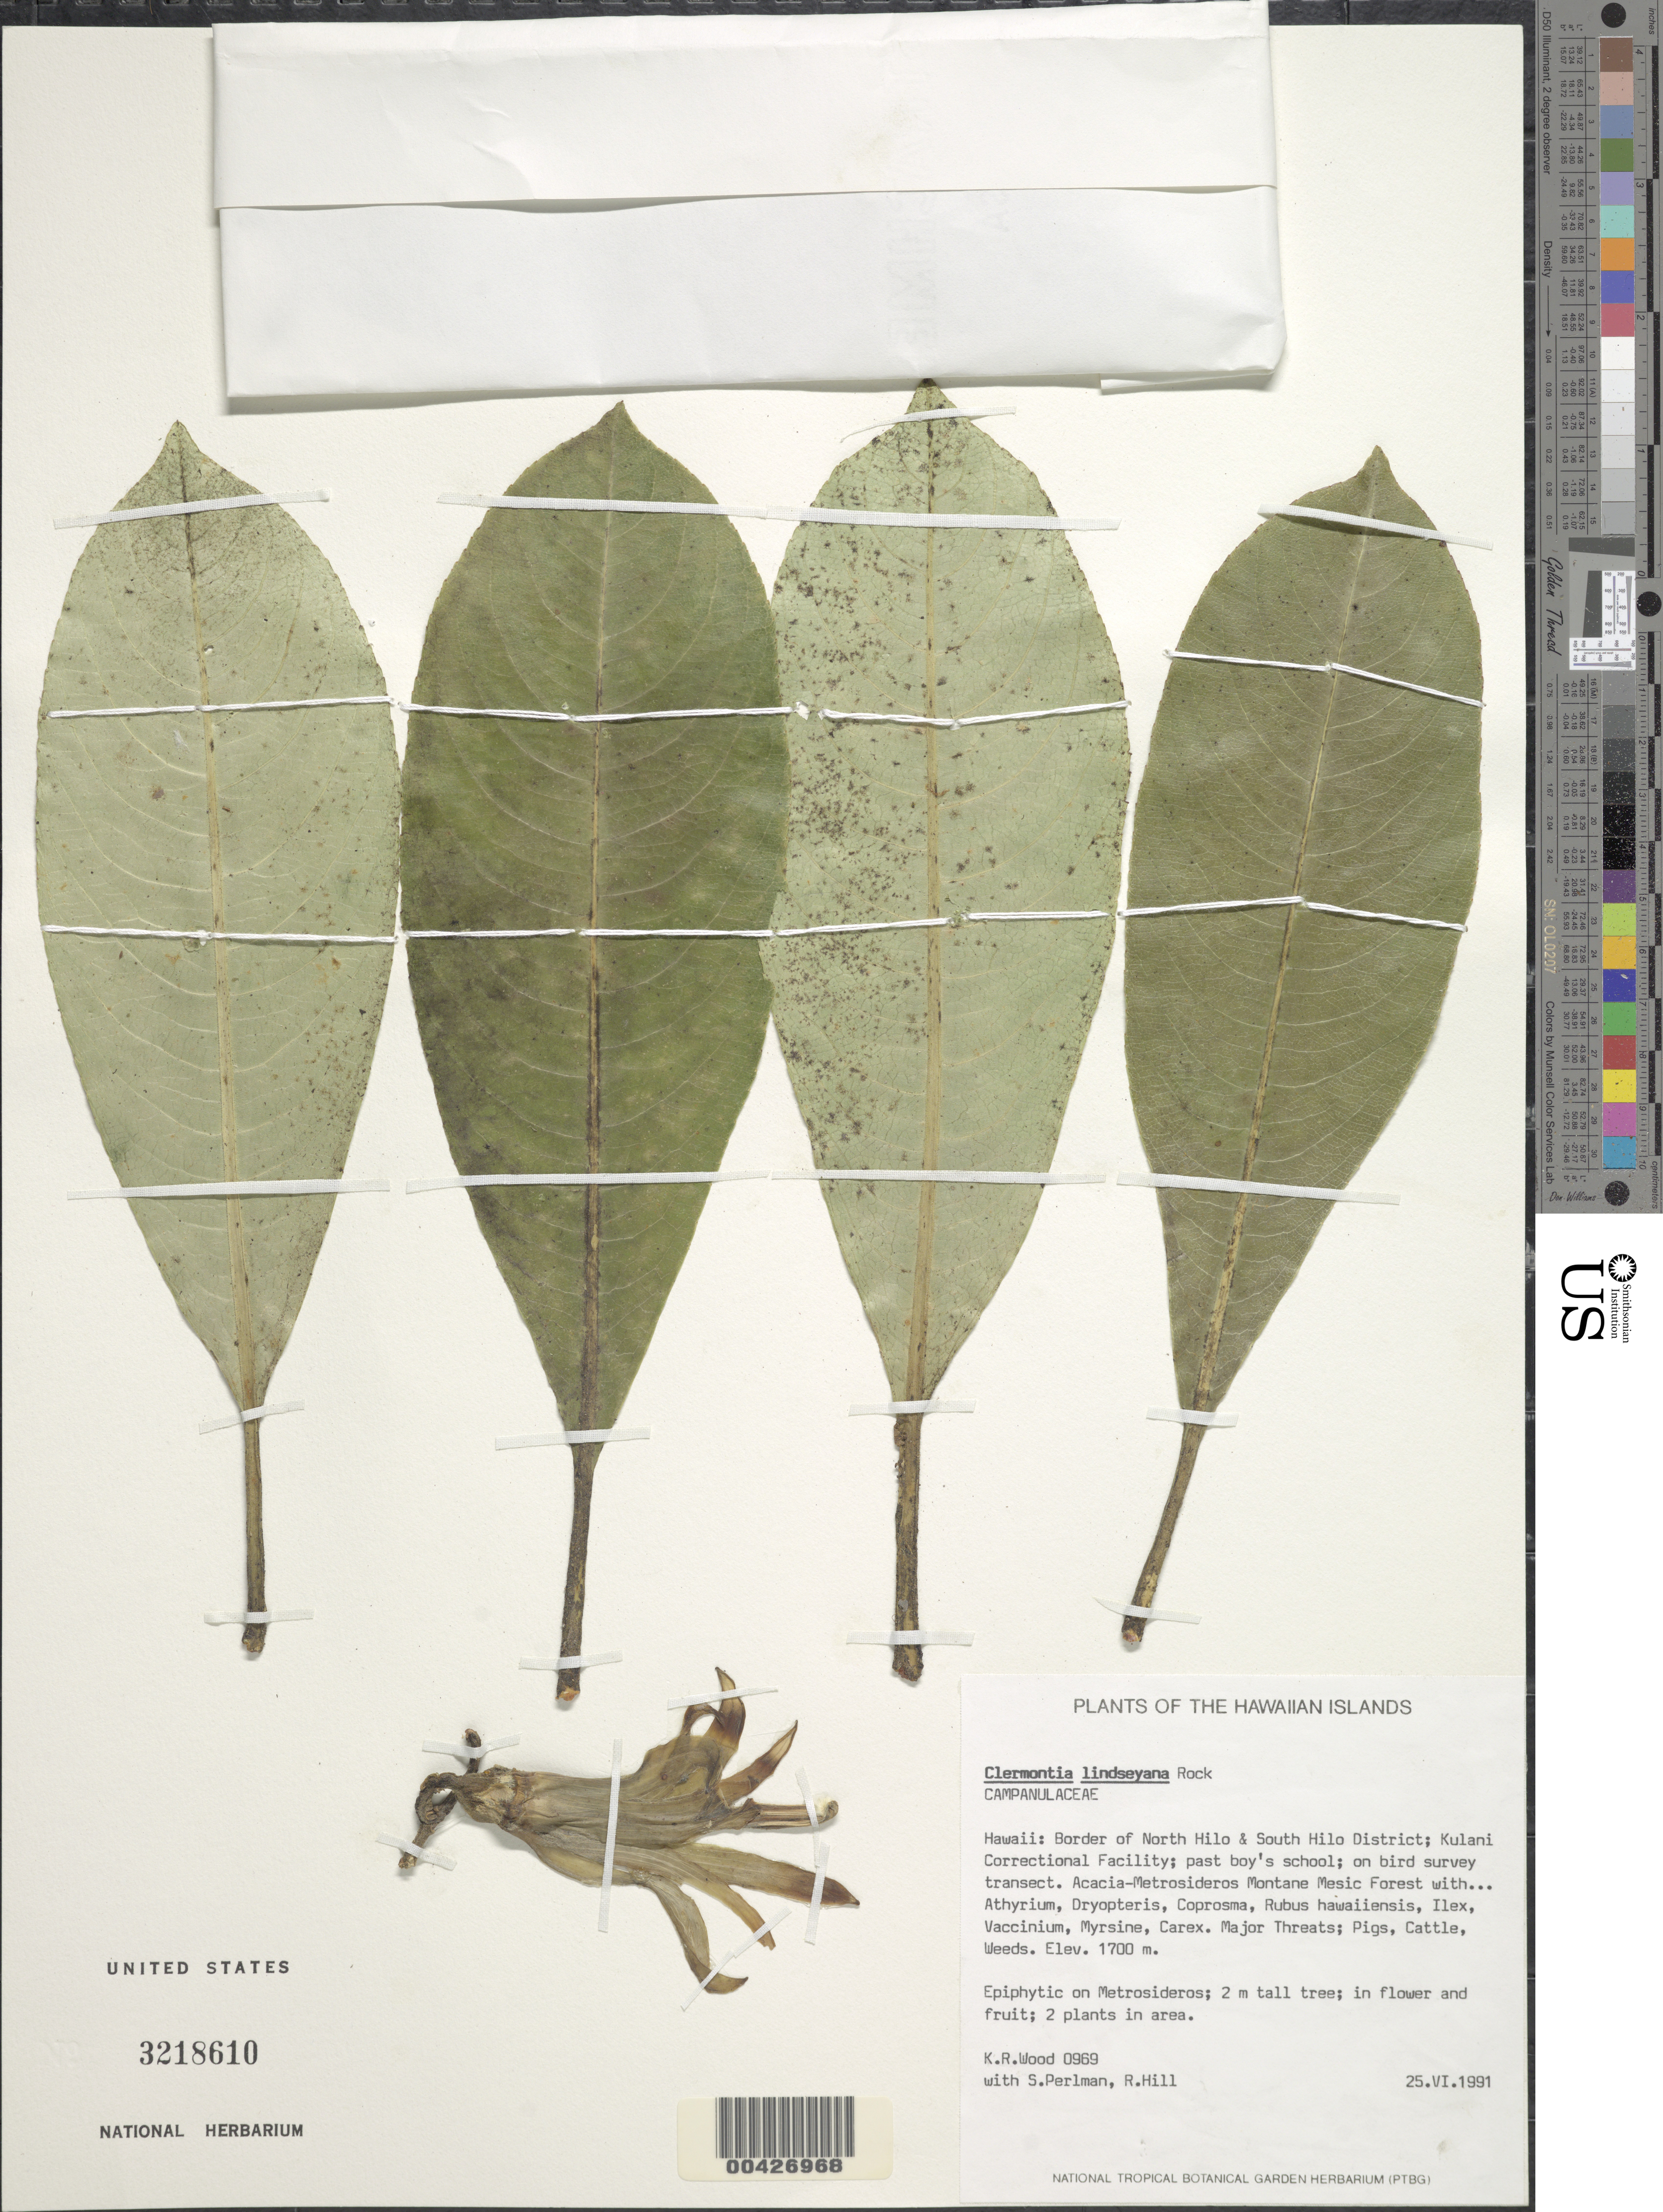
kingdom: Plantae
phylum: Tracheophyta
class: Magnoliopsida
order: Asterales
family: Campanulaceae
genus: Clermontia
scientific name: Clermontia lindseyana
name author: Rock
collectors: K. R. Wood, S. P. Perlman & R. Hill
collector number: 0969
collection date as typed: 25 Jun 1991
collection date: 1991-06-25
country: United States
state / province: Hawaii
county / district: Hawaii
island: Hawaii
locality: Border of North Hilo and South Hilo District, Kulani Correctional Facility, past boy's school, on bird survey transect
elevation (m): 1700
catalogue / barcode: US 3218610